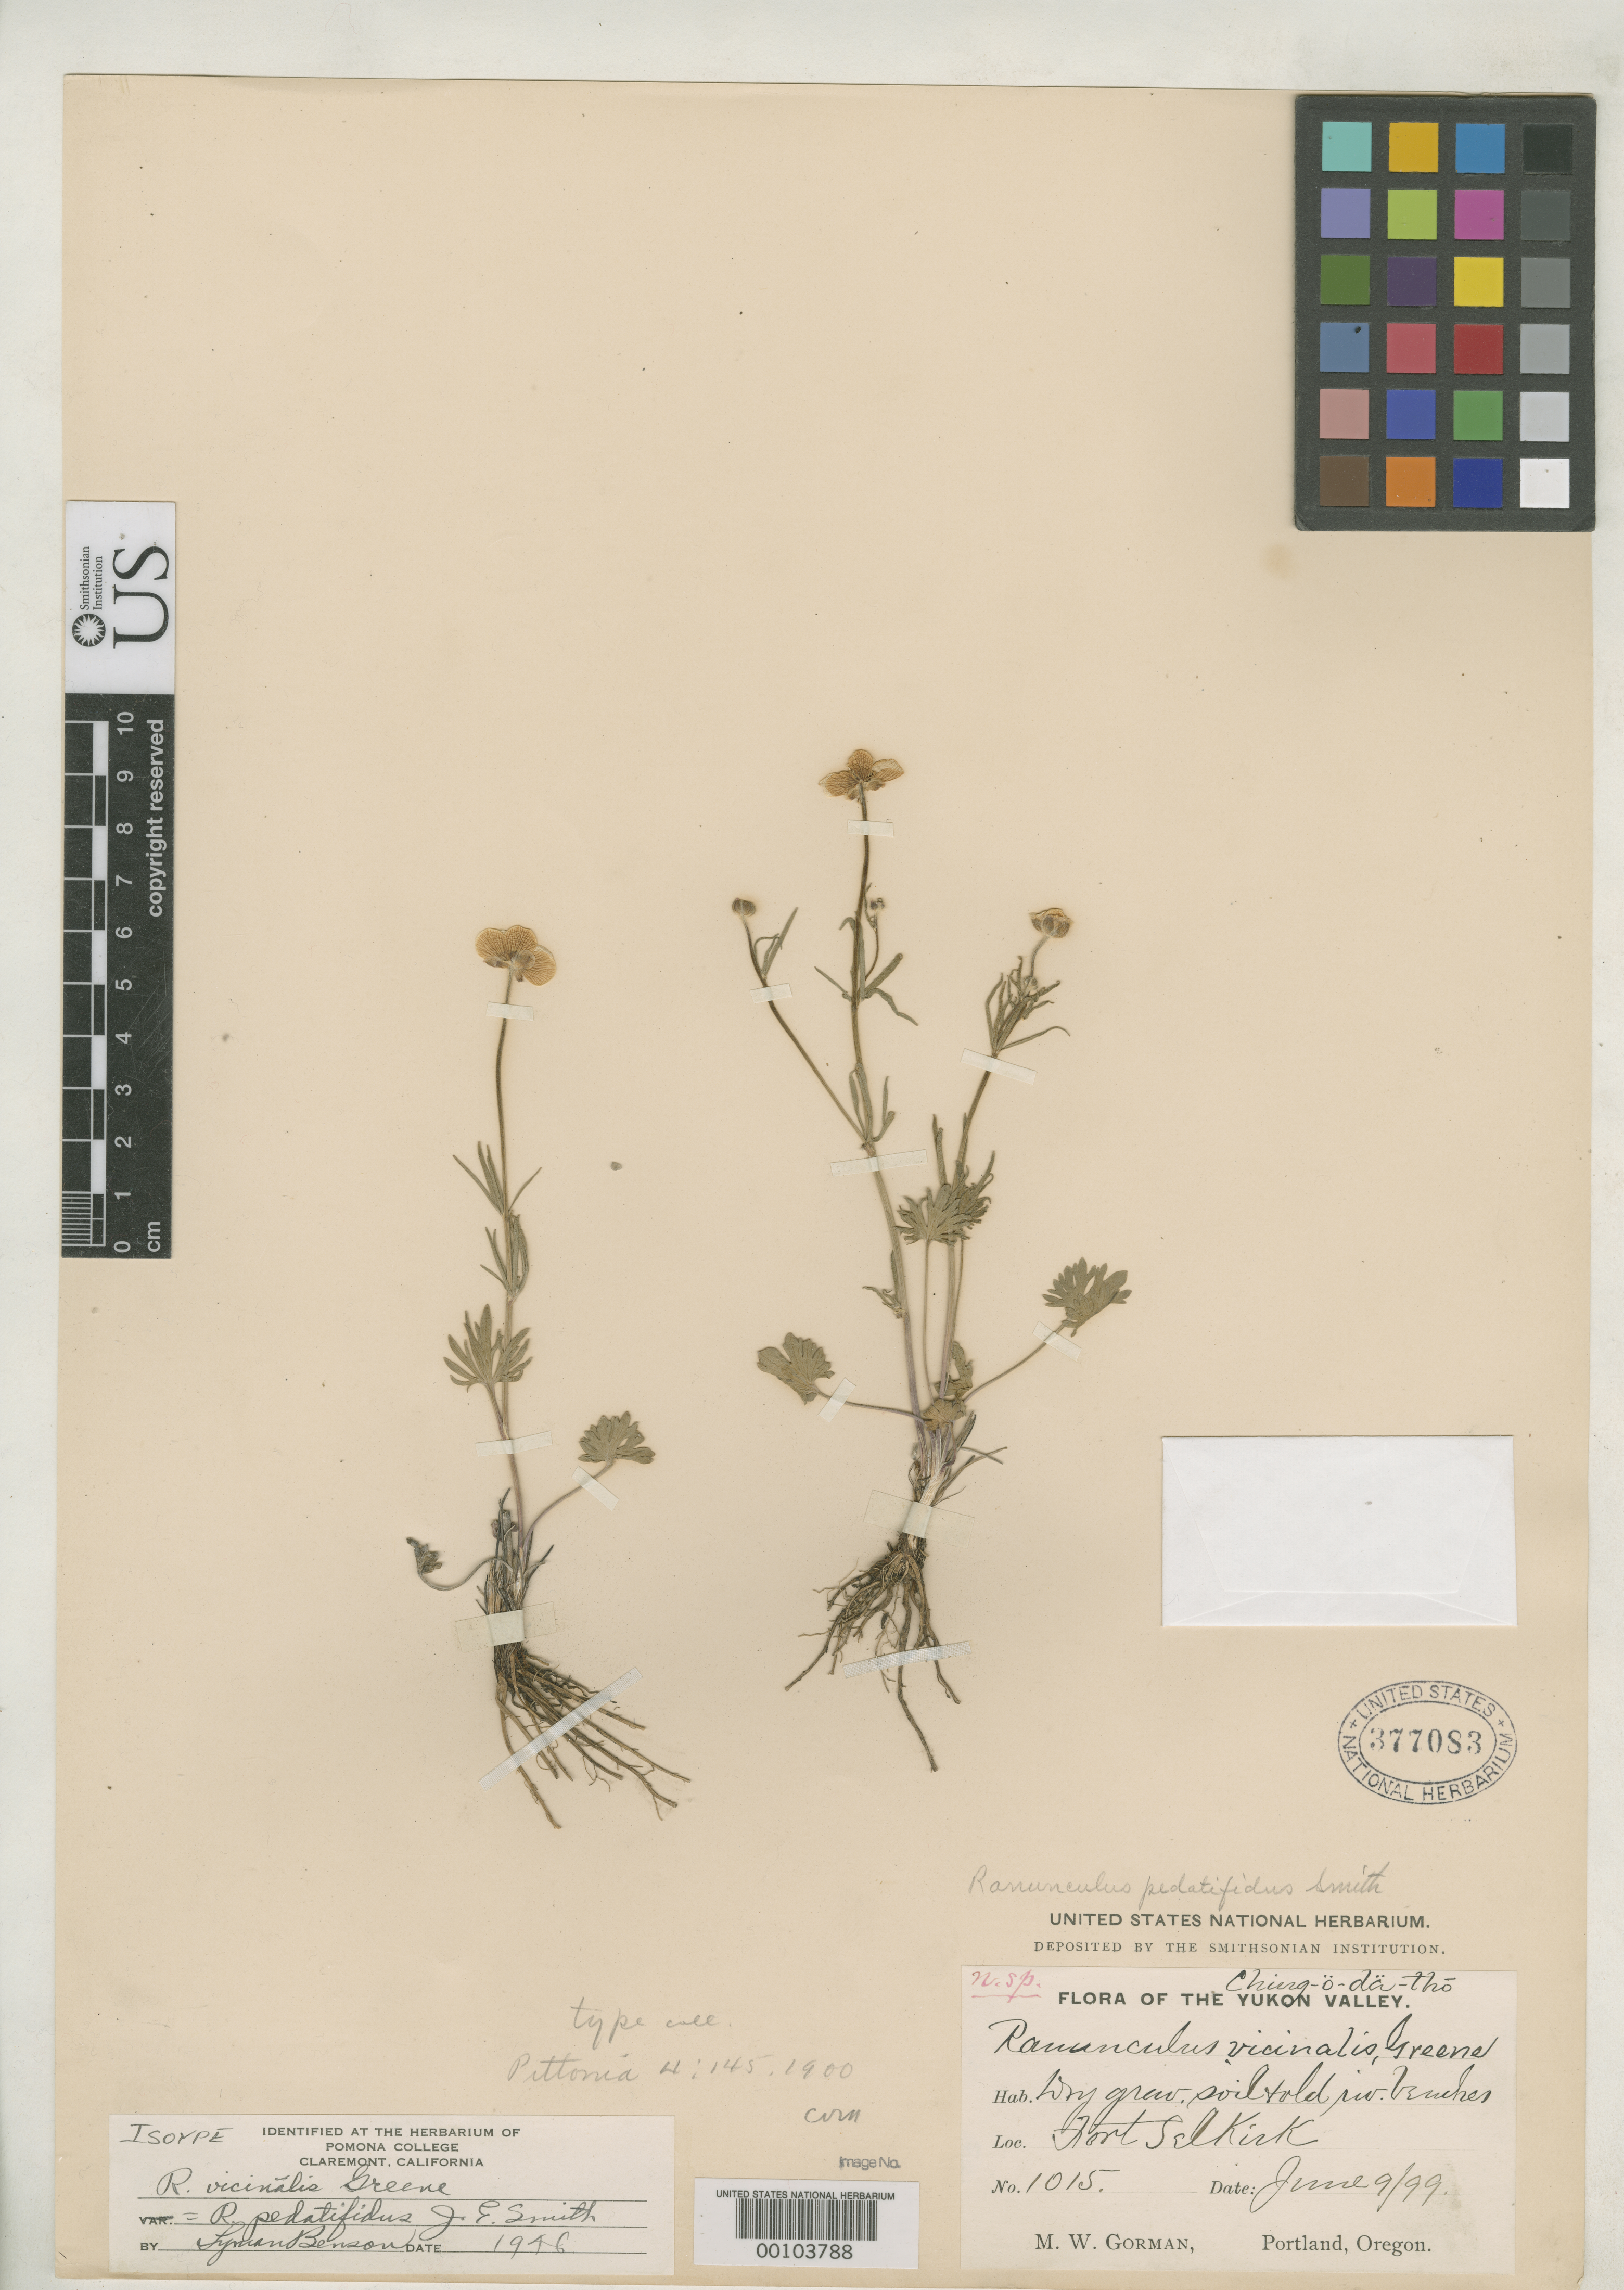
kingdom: Plantae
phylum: Tracheophyta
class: Magnoliopsida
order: Ranunculales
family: Ranunculaceae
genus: Ranunculus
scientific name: Ranunculus vicinalis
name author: Greene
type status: Isotype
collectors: M. W. Gorman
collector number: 1015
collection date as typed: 09 Jun 1899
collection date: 1899-06-09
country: United States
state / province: Alaska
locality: Fort Selkirk.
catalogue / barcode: US 377083